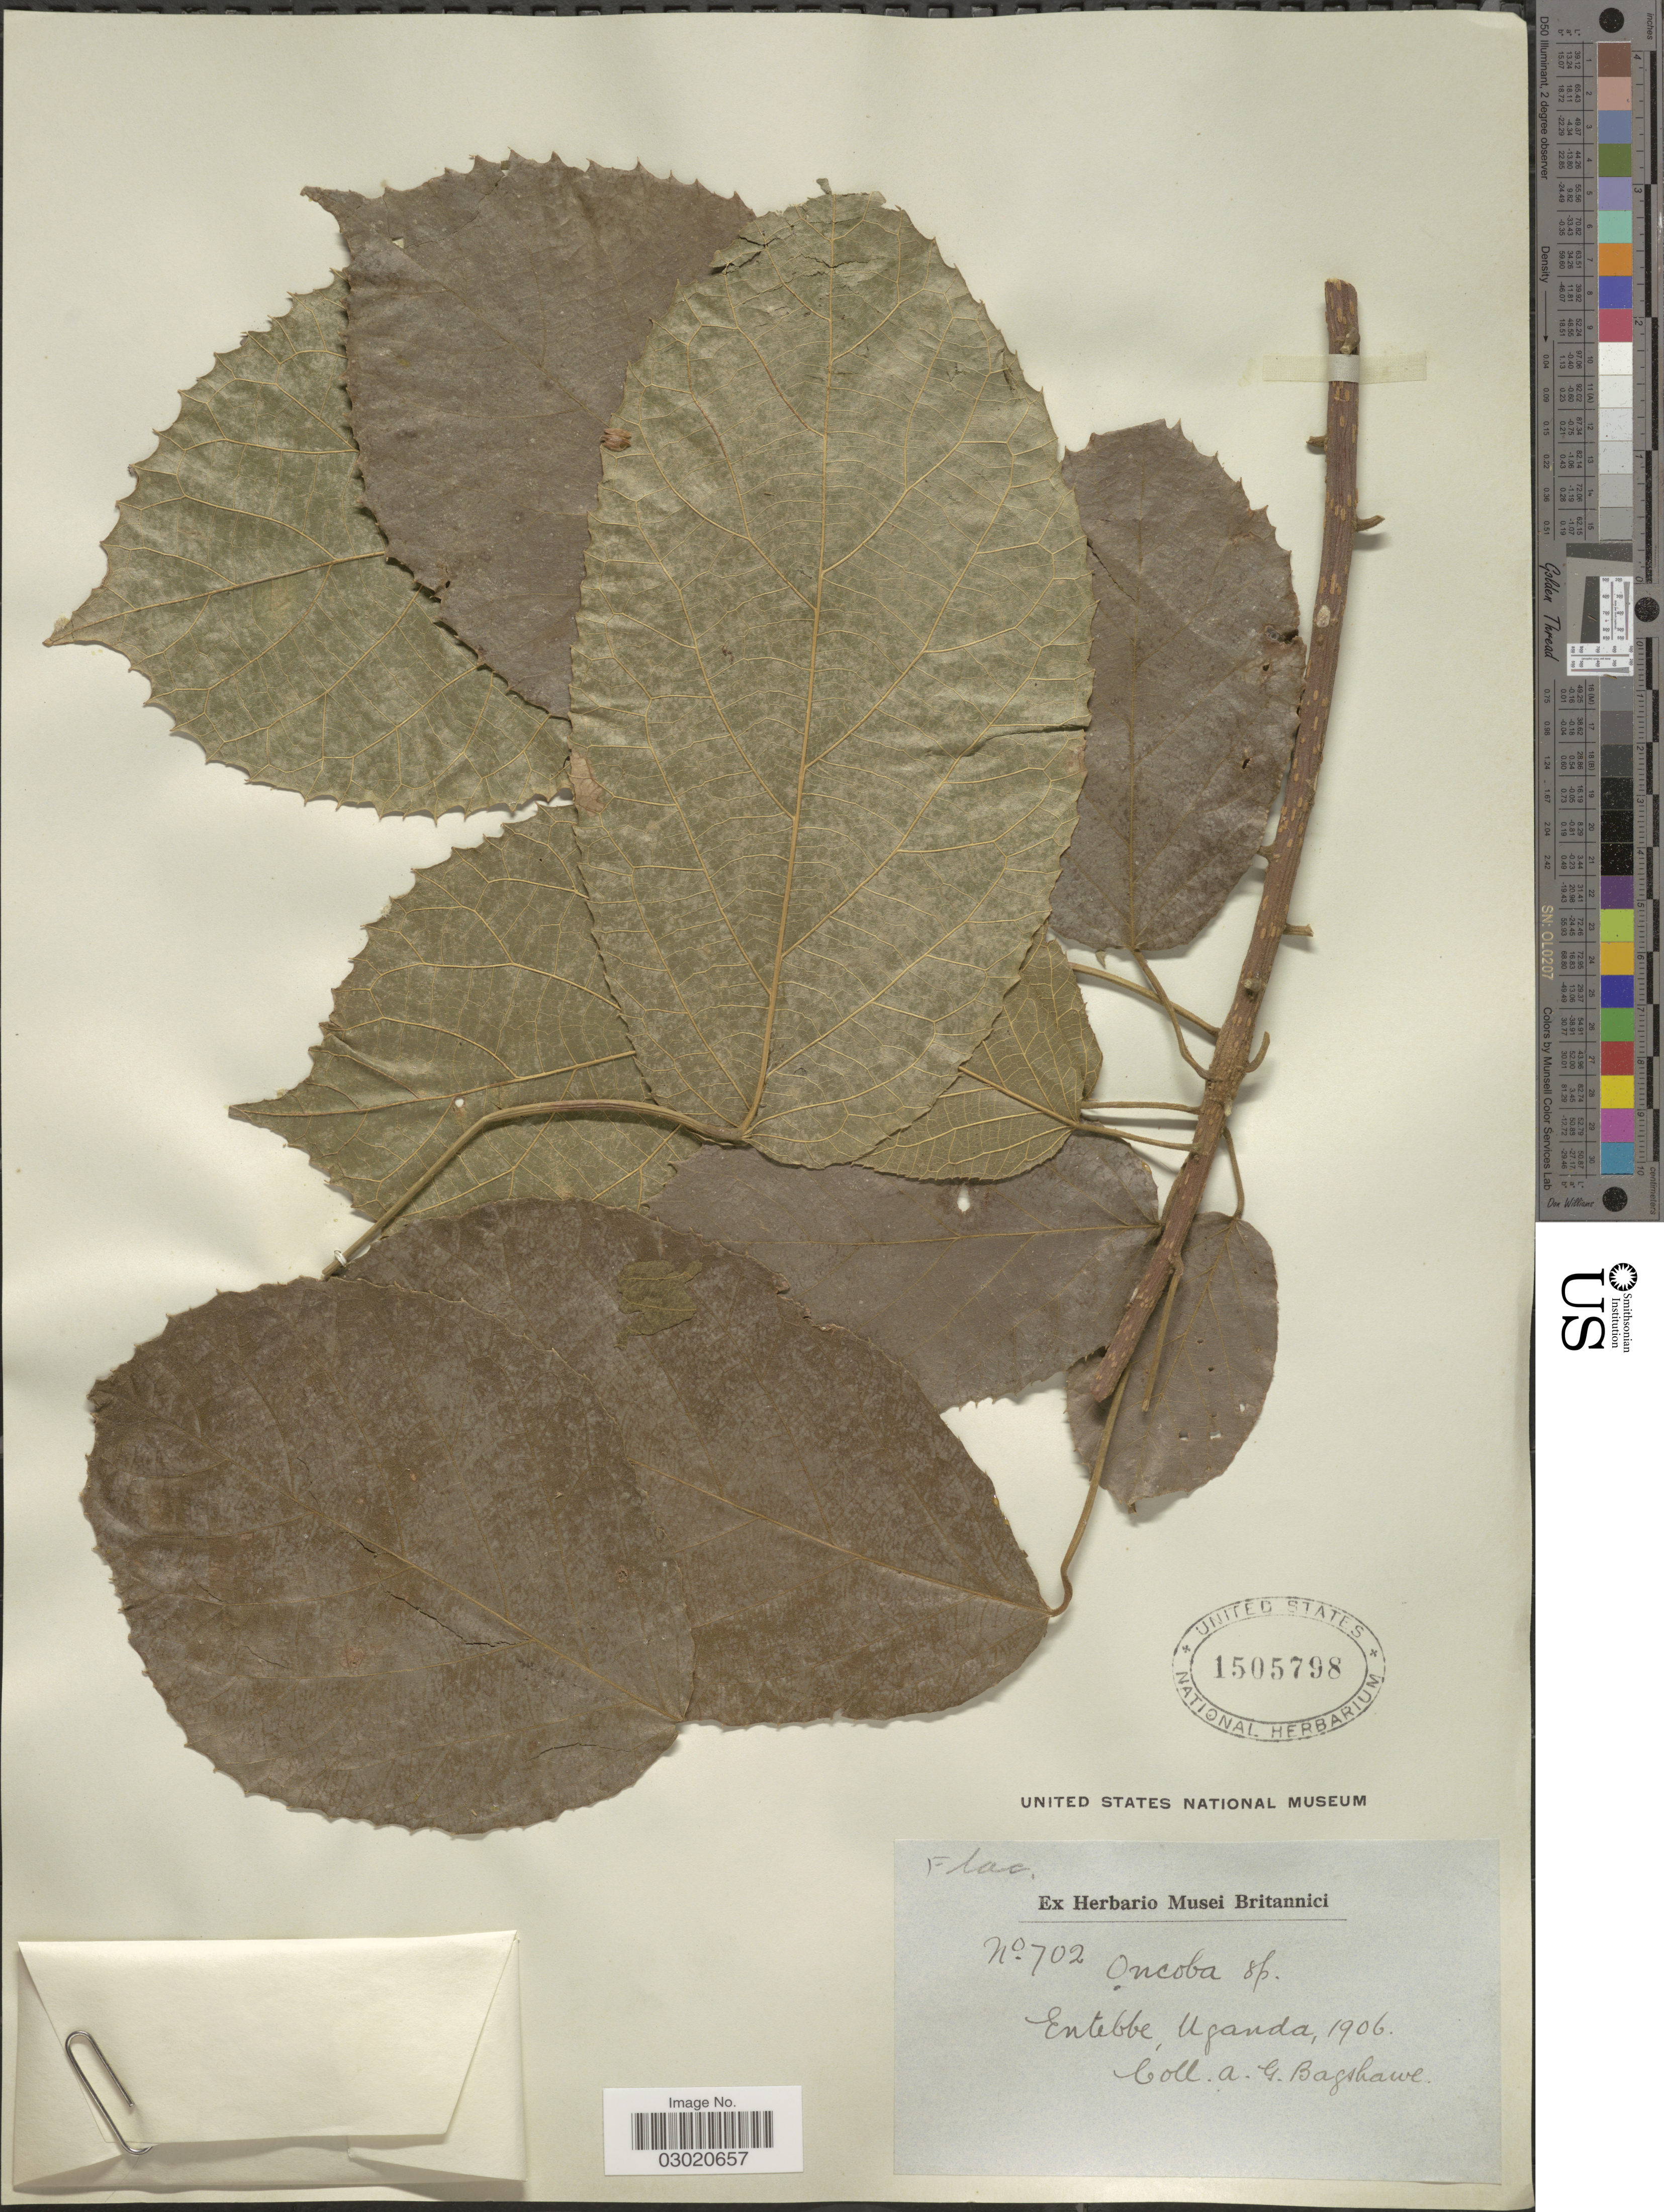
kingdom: Plantae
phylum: Tracheophyta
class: Magnoliopsida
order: Malpighiales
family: Salicaceae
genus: Oncoba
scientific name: Oncoba sp.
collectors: A. Bagshawe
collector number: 702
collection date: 1906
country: Uganda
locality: Entebbe.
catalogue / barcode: US 1505798